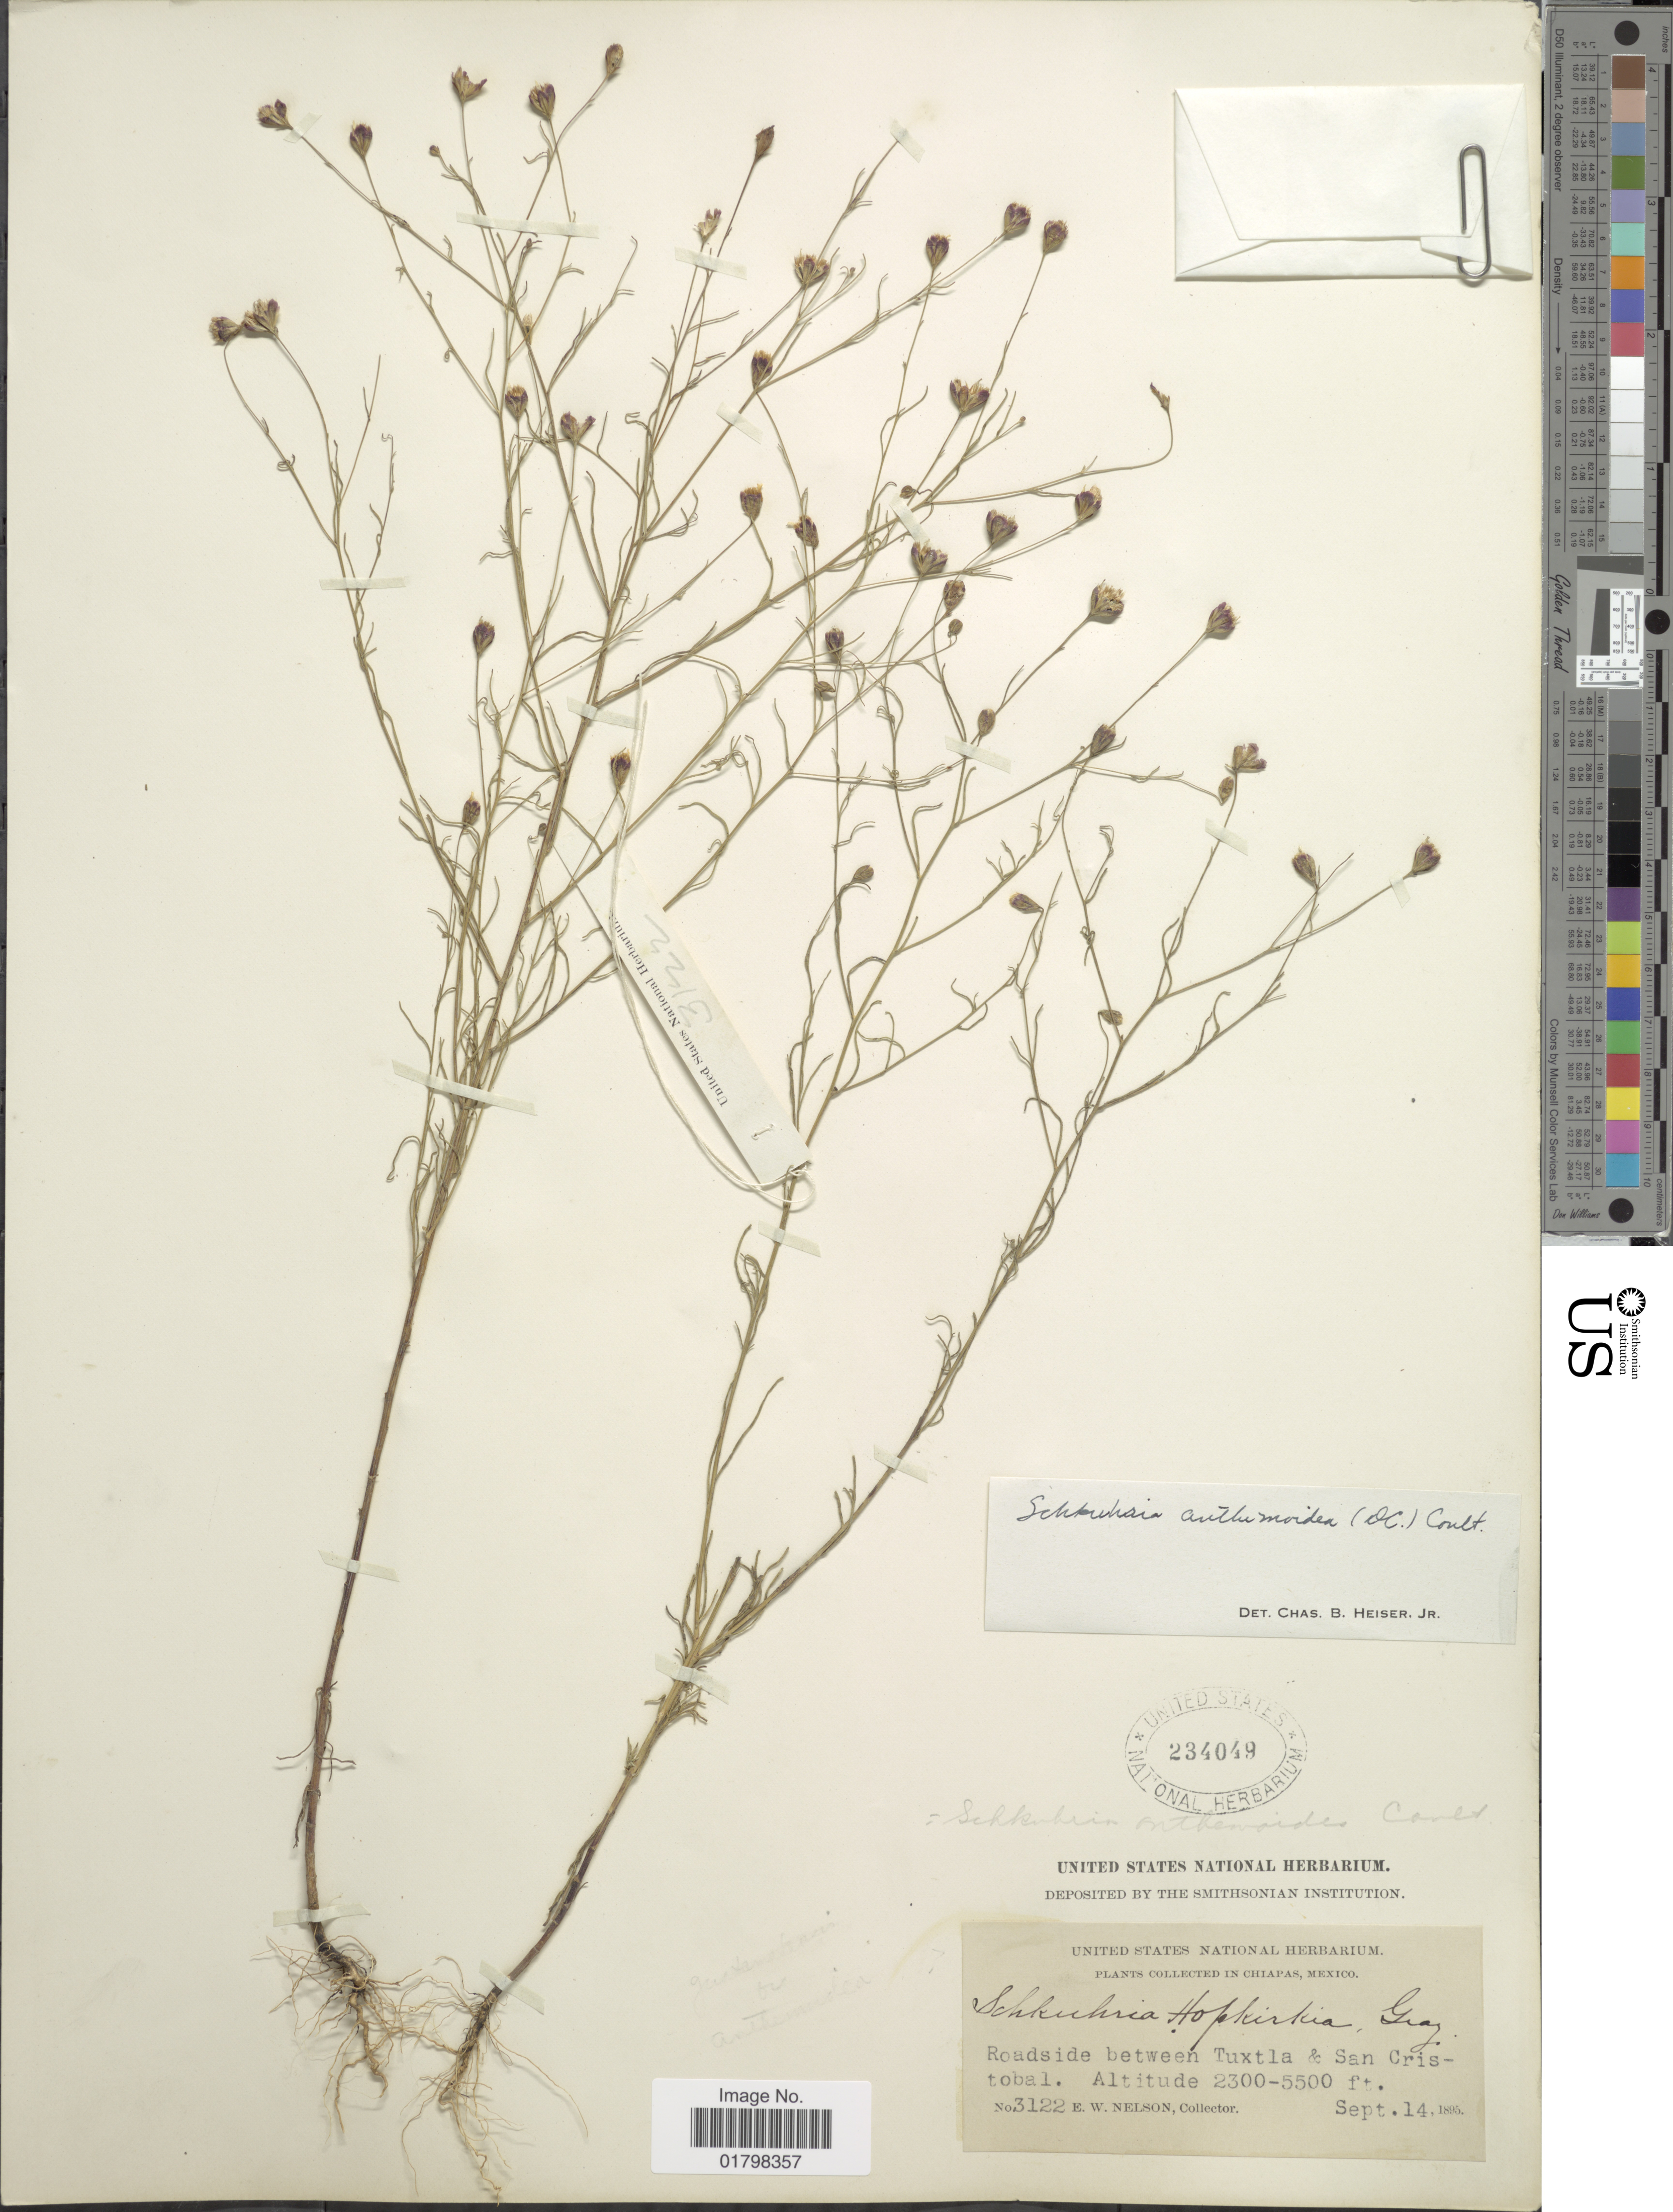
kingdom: Plantae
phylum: Tracheophyta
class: Magnoliopsida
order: Asterales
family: Asteraceae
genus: Schkuhria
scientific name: Schkuhria wislizeni var. frustrata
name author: S.F. Blake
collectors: E. W. Nelson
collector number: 3122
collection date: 1895-09-14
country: Mexico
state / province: Chiapas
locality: Roadside between Tuxtla & San Cristobal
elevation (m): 701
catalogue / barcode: US 234049